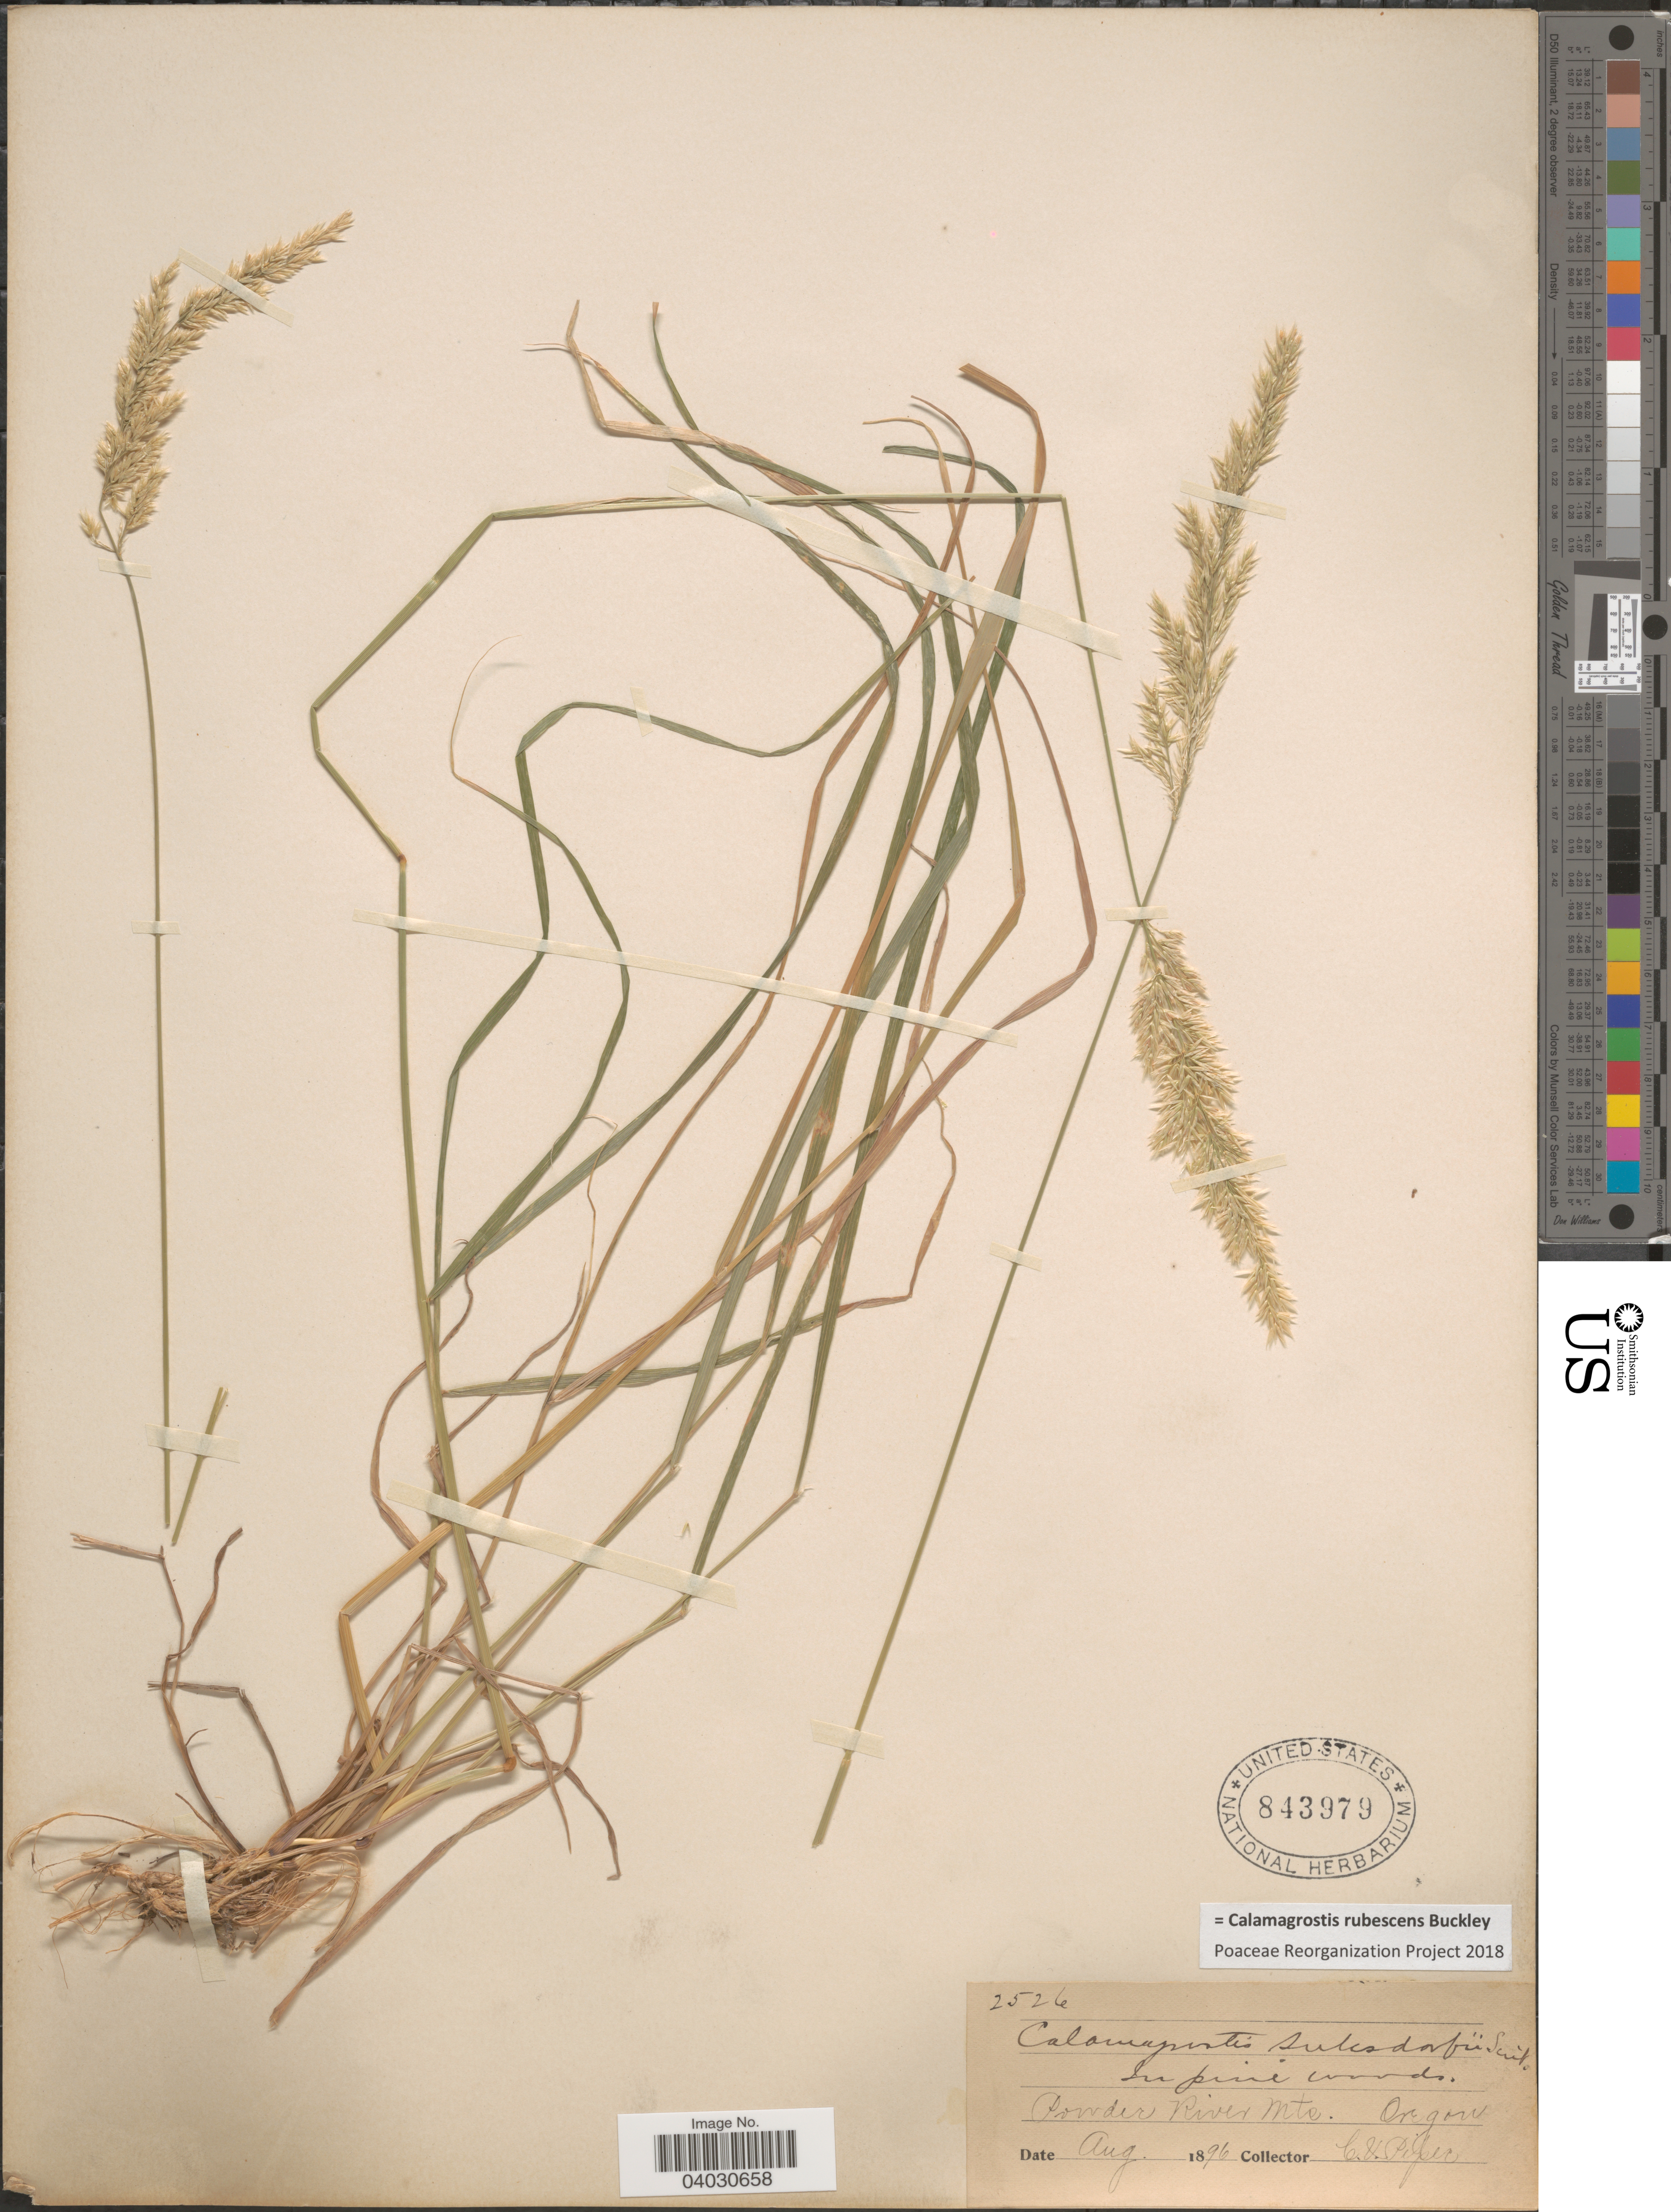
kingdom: Plantae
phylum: Tracheophyta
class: Liliopsida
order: Poales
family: Poaceae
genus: Calamagrostis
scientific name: Calamagrostis rubescens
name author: Buckley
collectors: C. V. Piper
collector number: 2526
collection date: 1896-08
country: United States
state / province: Oregon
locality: Powder River Mts.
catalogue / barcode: US 843979